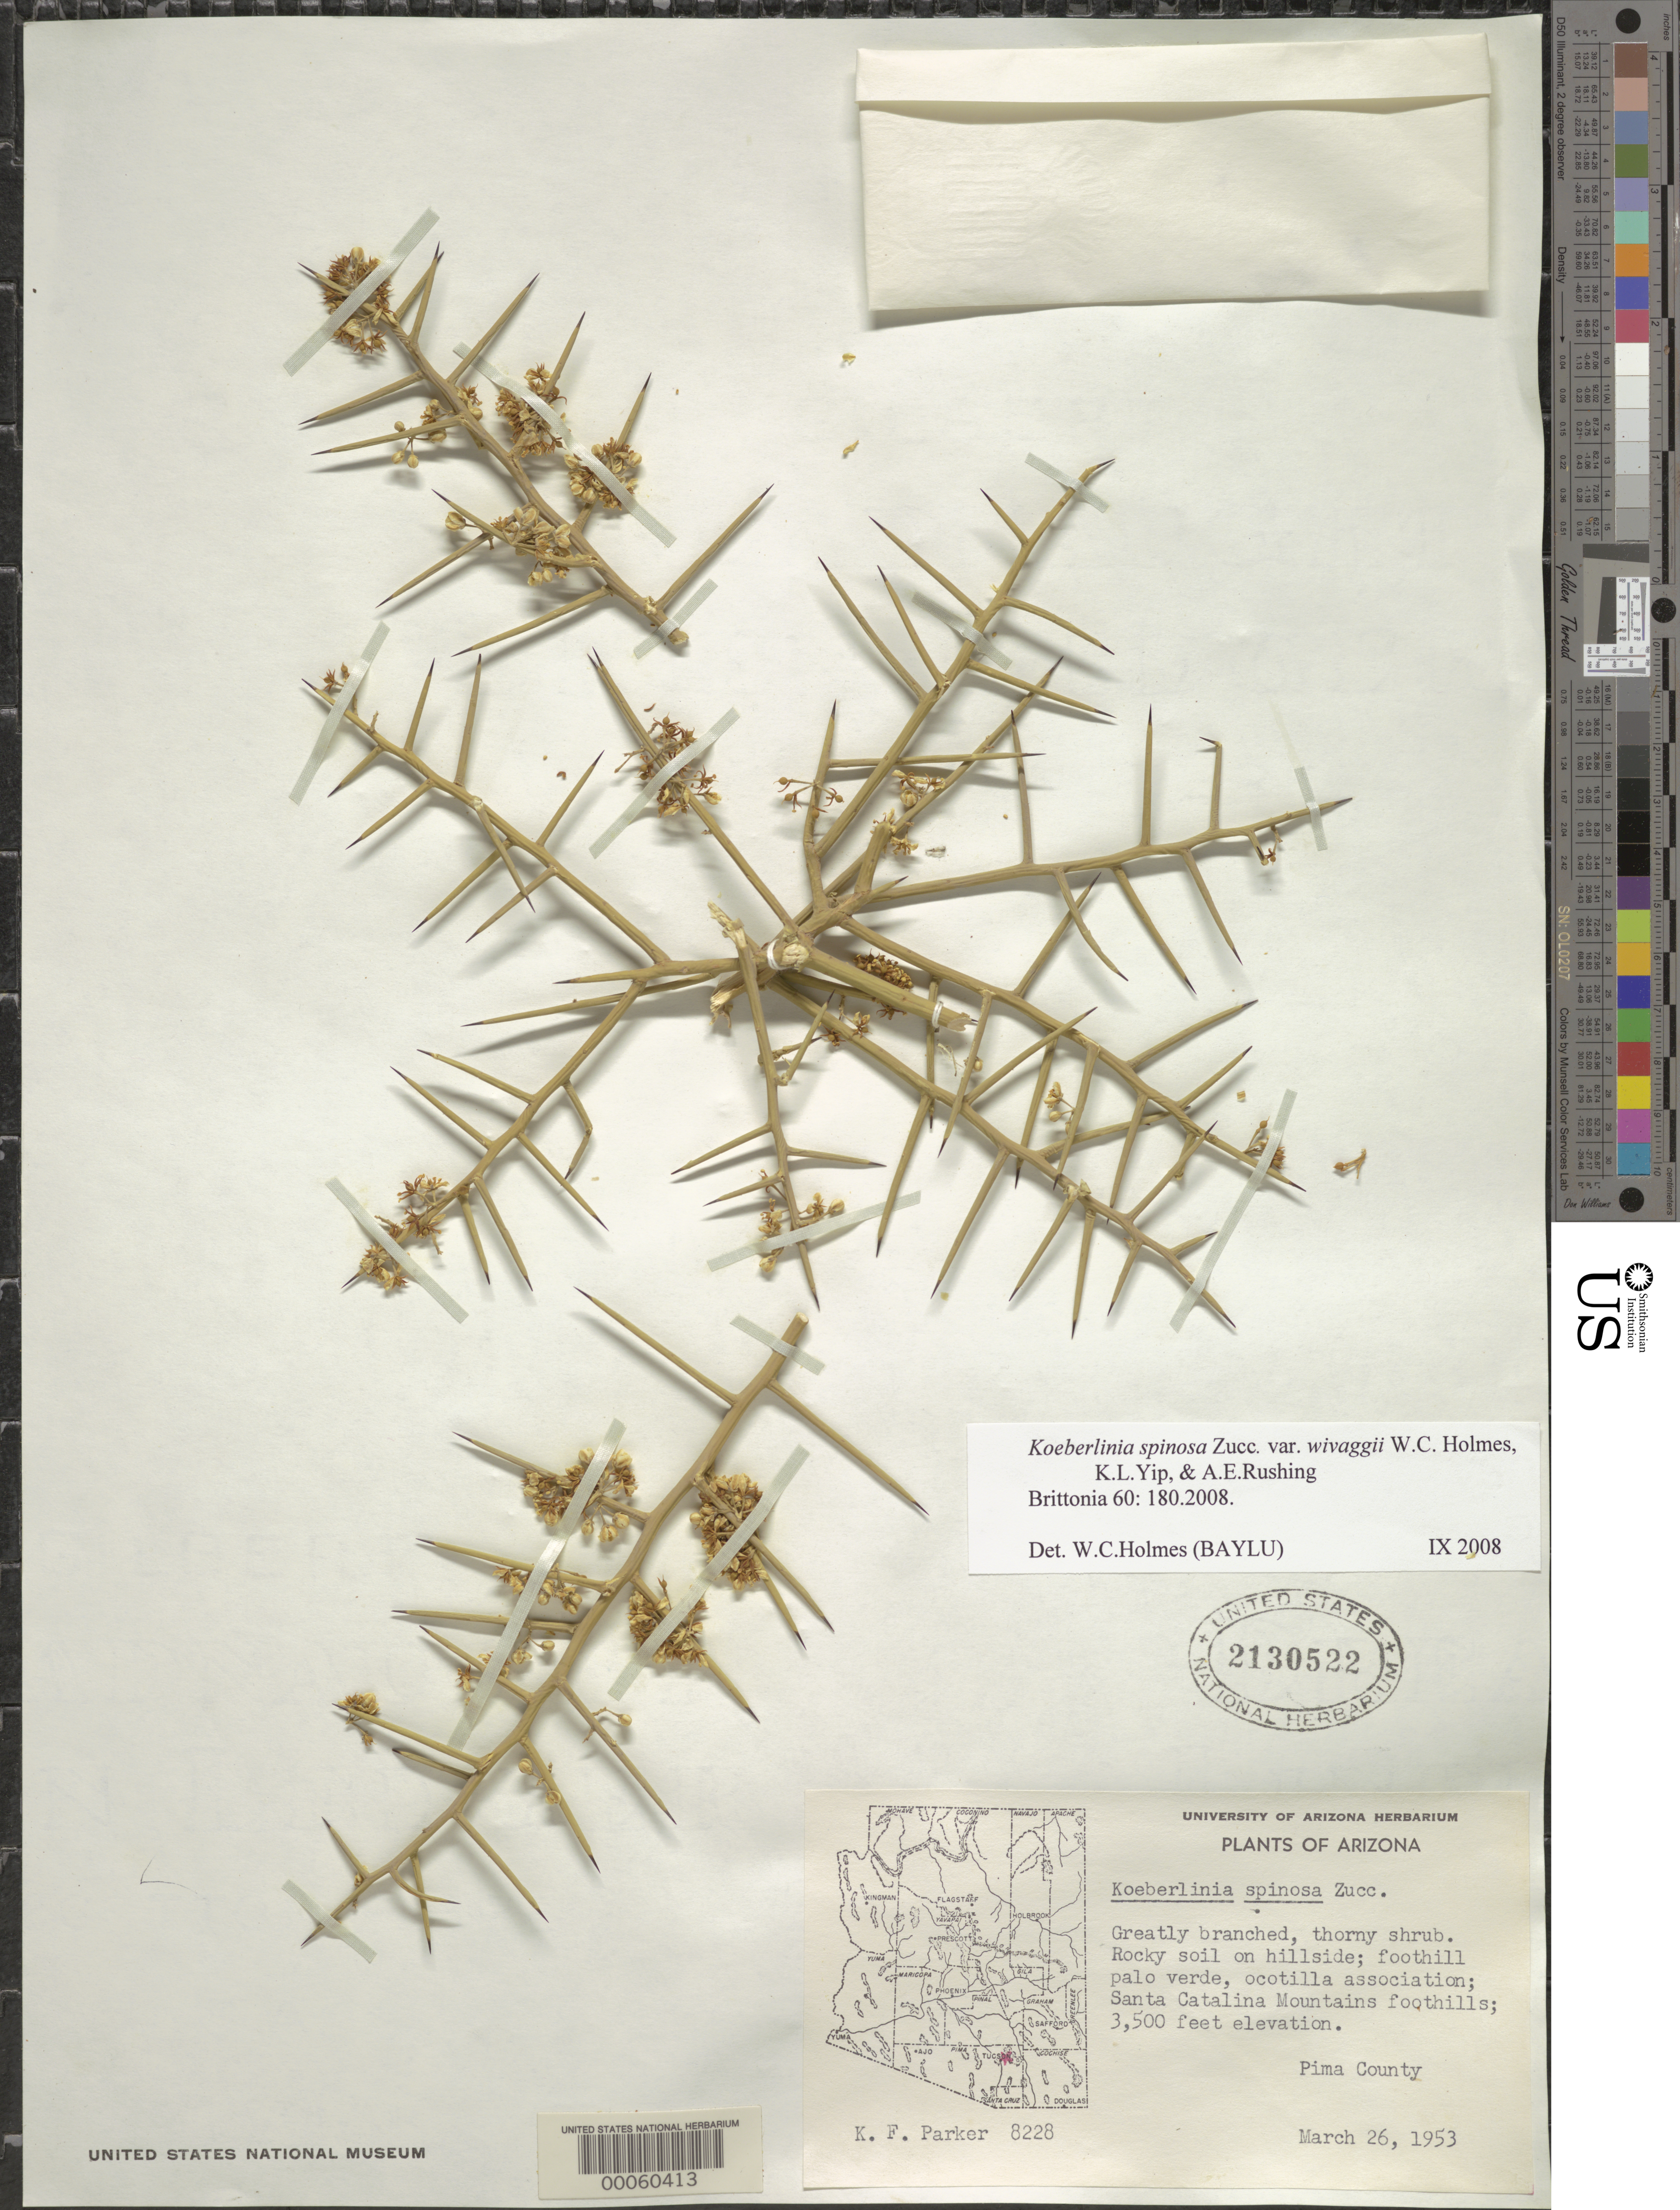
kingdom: Plantae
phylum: Tracheophyta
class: Magnoliopsida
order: Brassicales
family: Koeberliniaceae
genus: Koeberlinia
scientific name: Koeberlinia spinosa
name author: Zucc.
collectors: K. L. Parker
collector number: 8228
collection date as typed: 26 Mar 1953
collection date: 1953-03-26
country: United States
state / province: Arizona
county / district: Pima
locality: Foothill palo verde, ocotilla associations; foothills of the santa catalina mountains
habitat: Rocky soil on hillside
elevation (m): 1067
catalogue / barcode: US 2130522